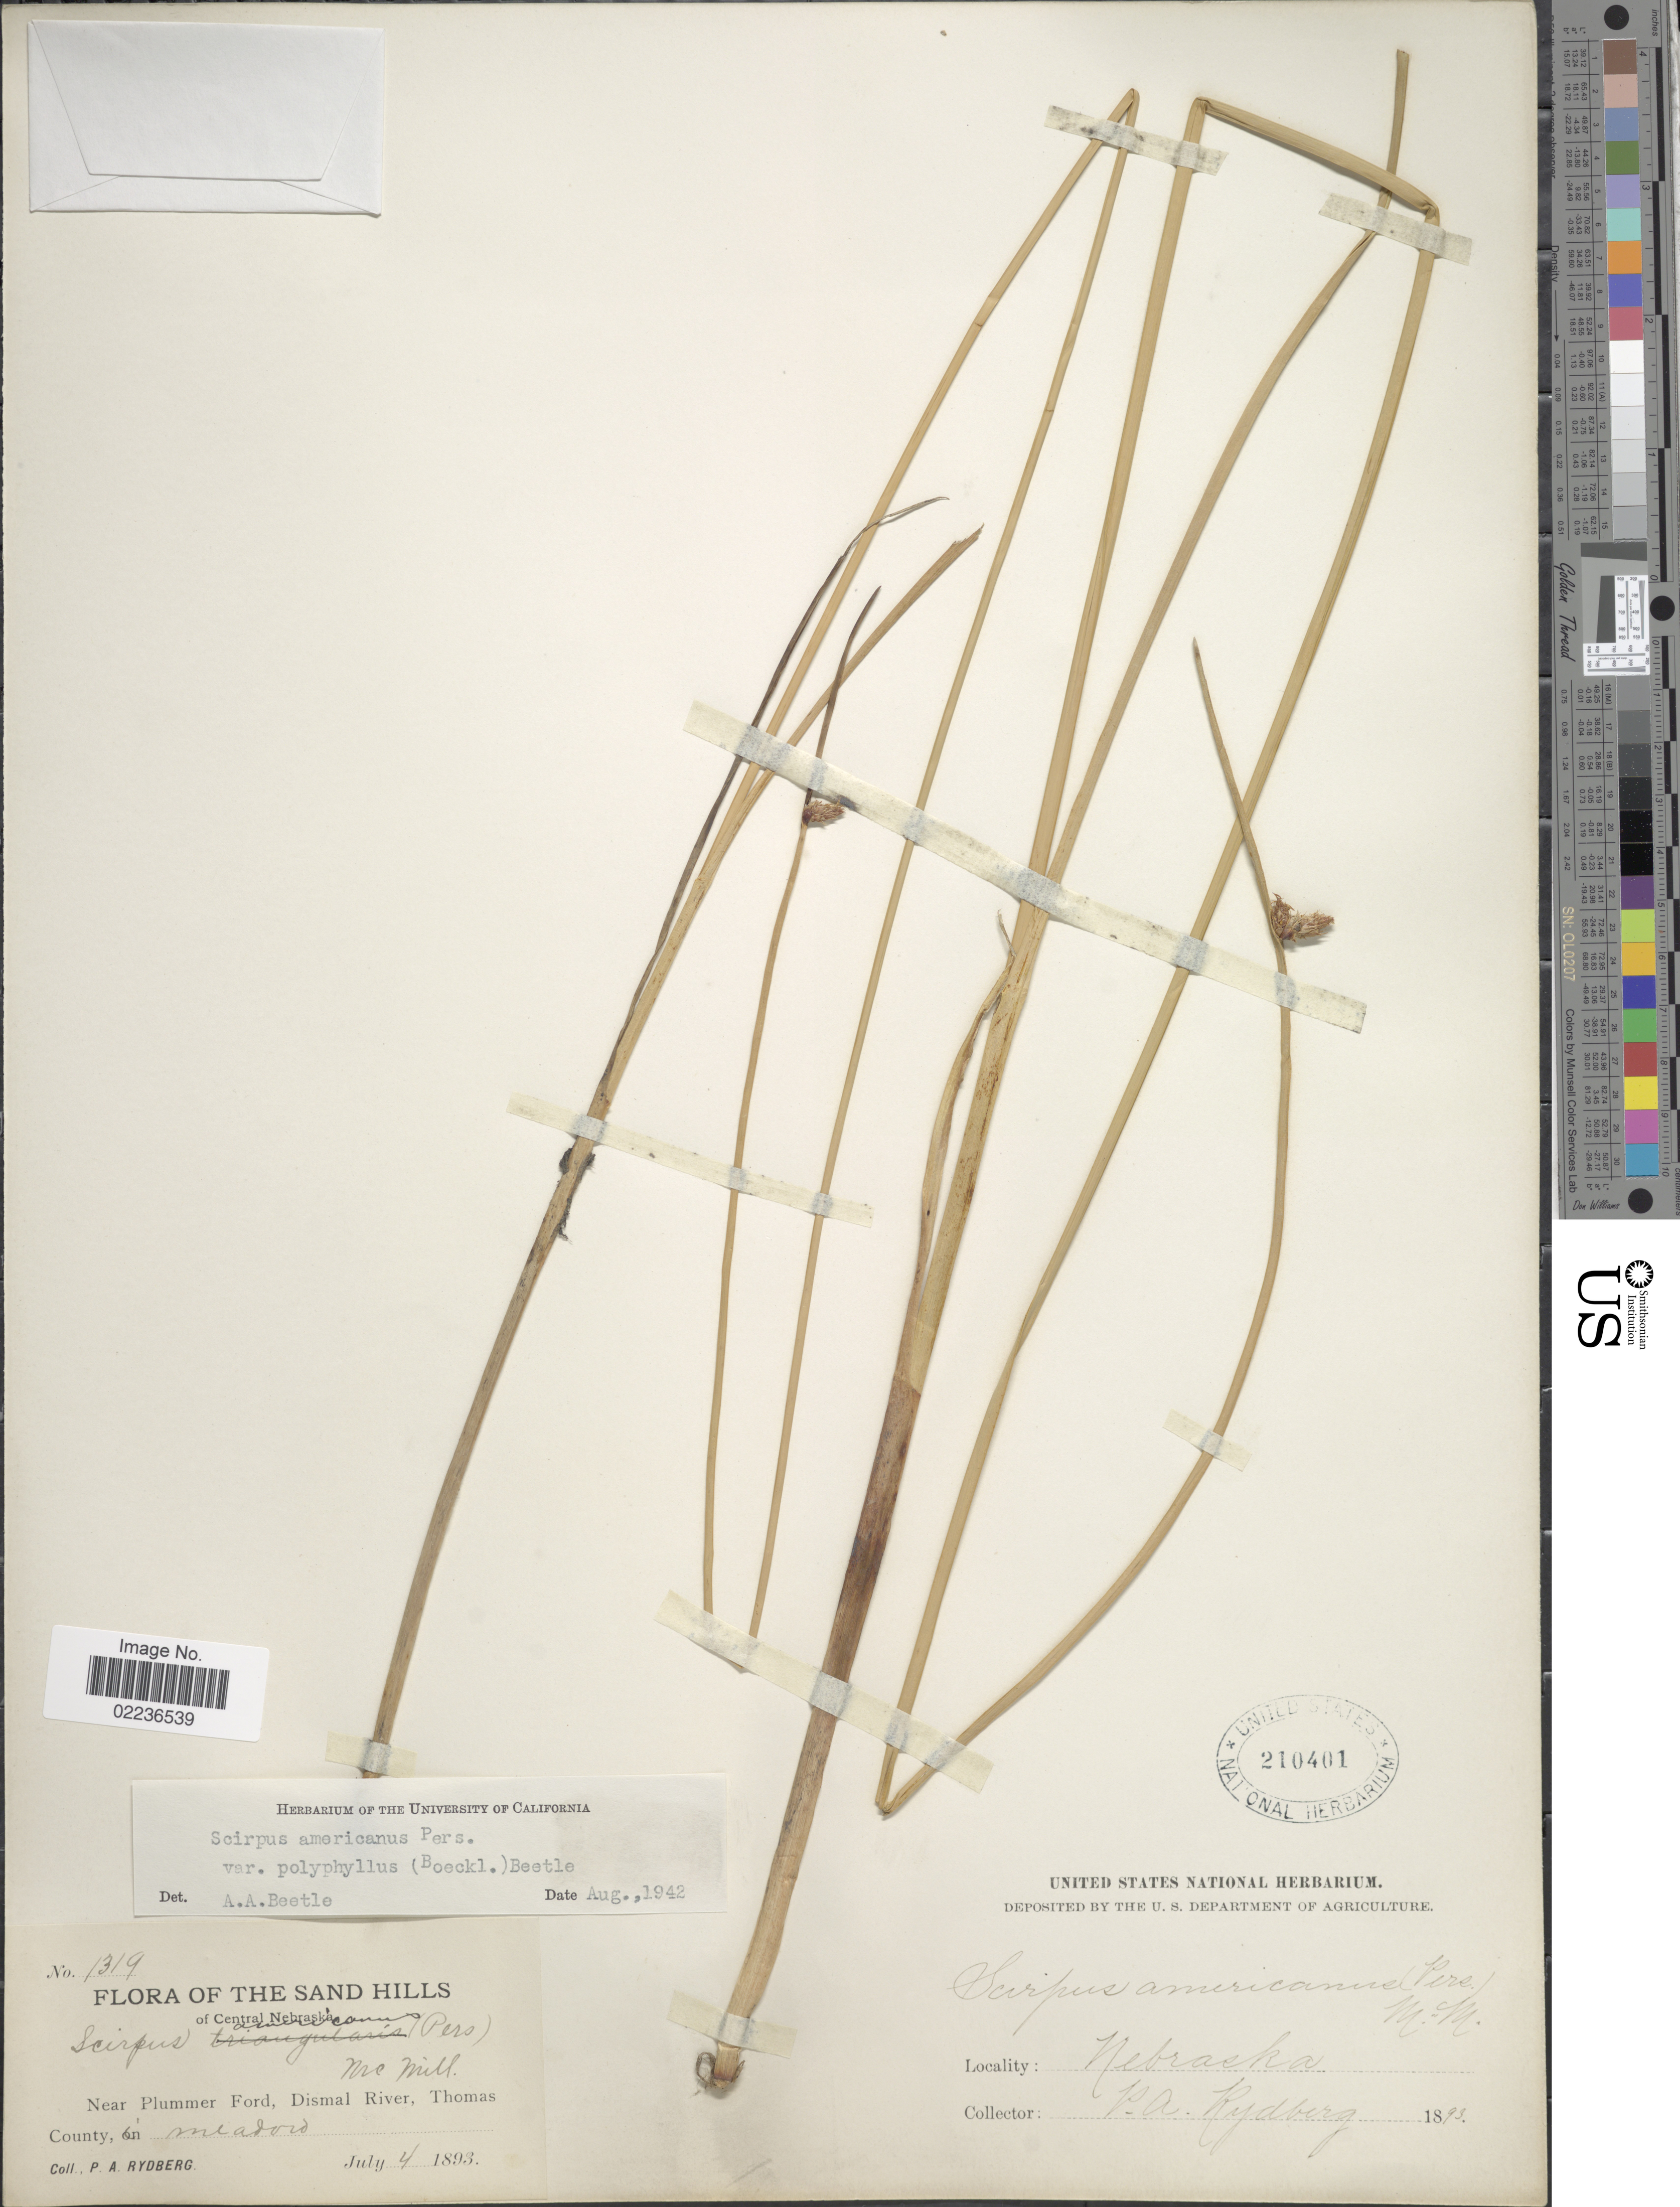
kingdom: Plantae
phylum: Tracheophyta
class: Liliopsida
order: Poales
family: Cyperaceae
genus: Schoenoplectus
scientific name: Schoenoplectus pungens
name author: (Vahl) Palla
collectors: P. A. Rydberg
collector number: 1319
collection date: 1893-07-04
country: United States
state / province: Nebraska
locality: The Sand Hills of Central Nebraska, near Plummer Ford, Dismal River, Thomas County in meadow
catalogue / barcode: US 210401